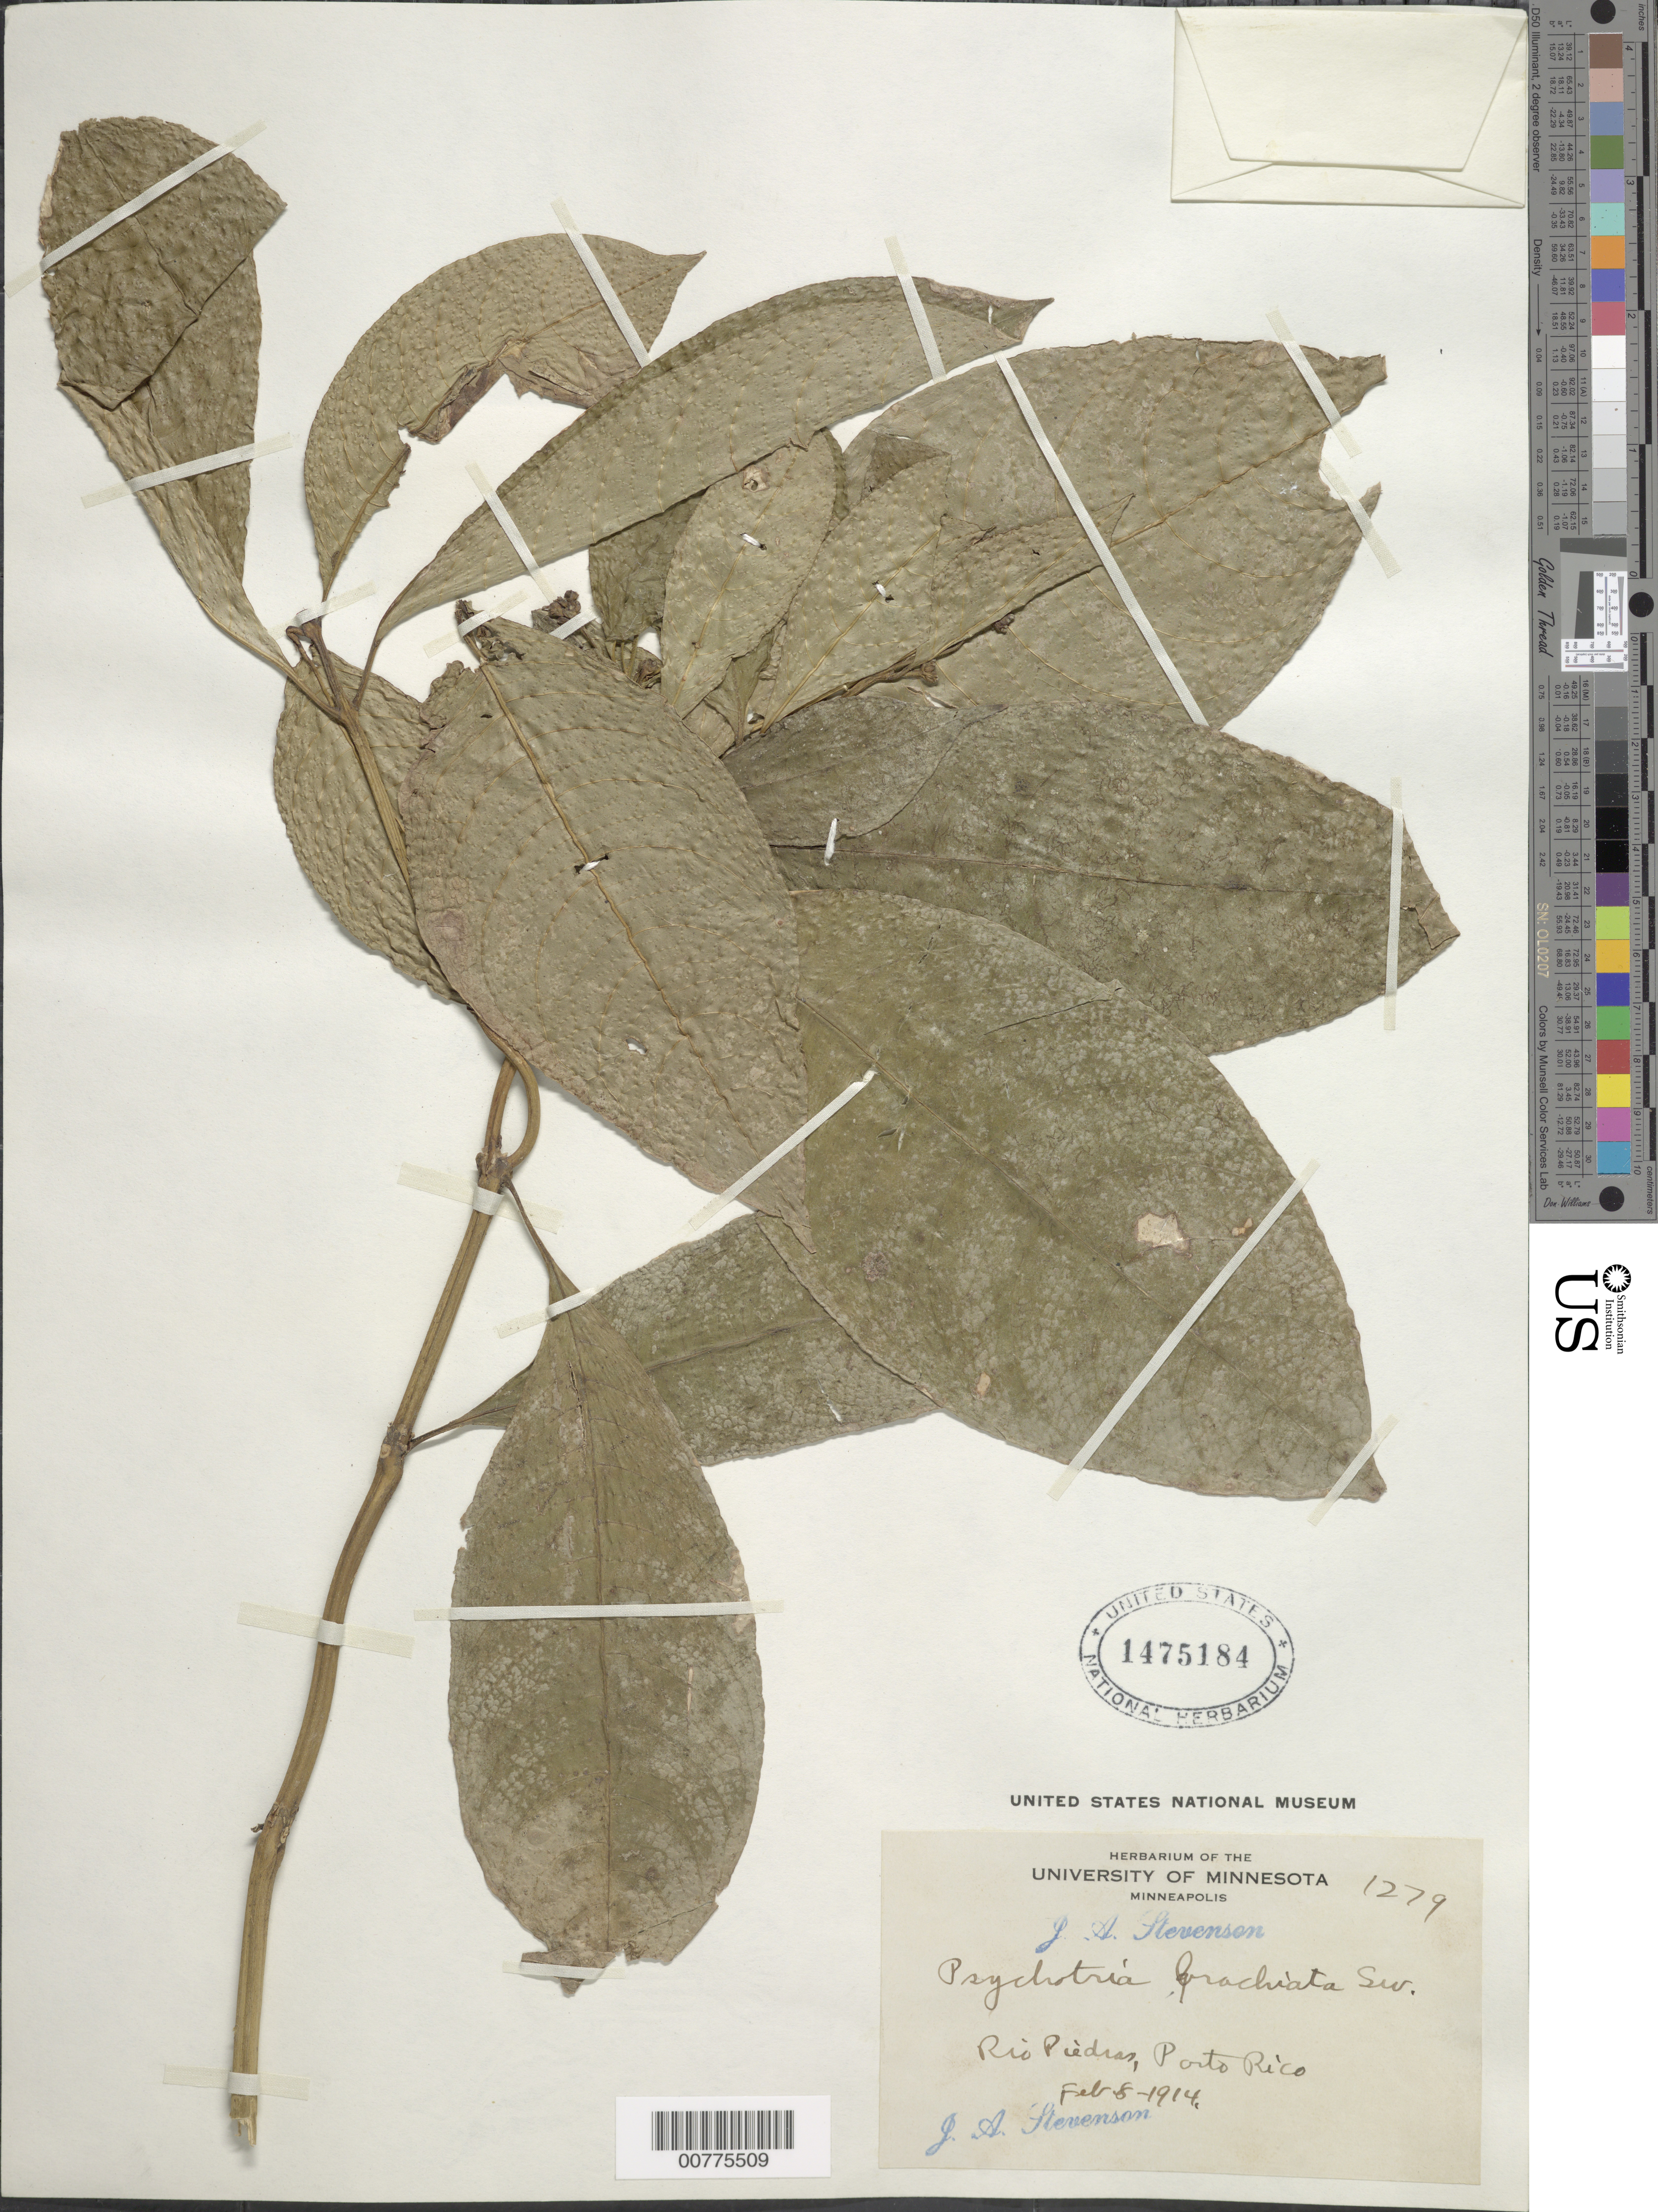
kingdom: Plantae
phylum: Tracheophyta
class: Magnoliopsida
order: Gentianales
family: Rubiaceae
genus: Psychotria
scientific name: Psychotria brachiata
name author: Sw.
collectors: J. Stevenson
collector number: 1279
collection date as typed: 08 Feb 1914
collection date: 1914-02-08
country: Puerto Rico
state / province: San Juan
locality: Río Piedras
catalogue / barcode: US 1475184